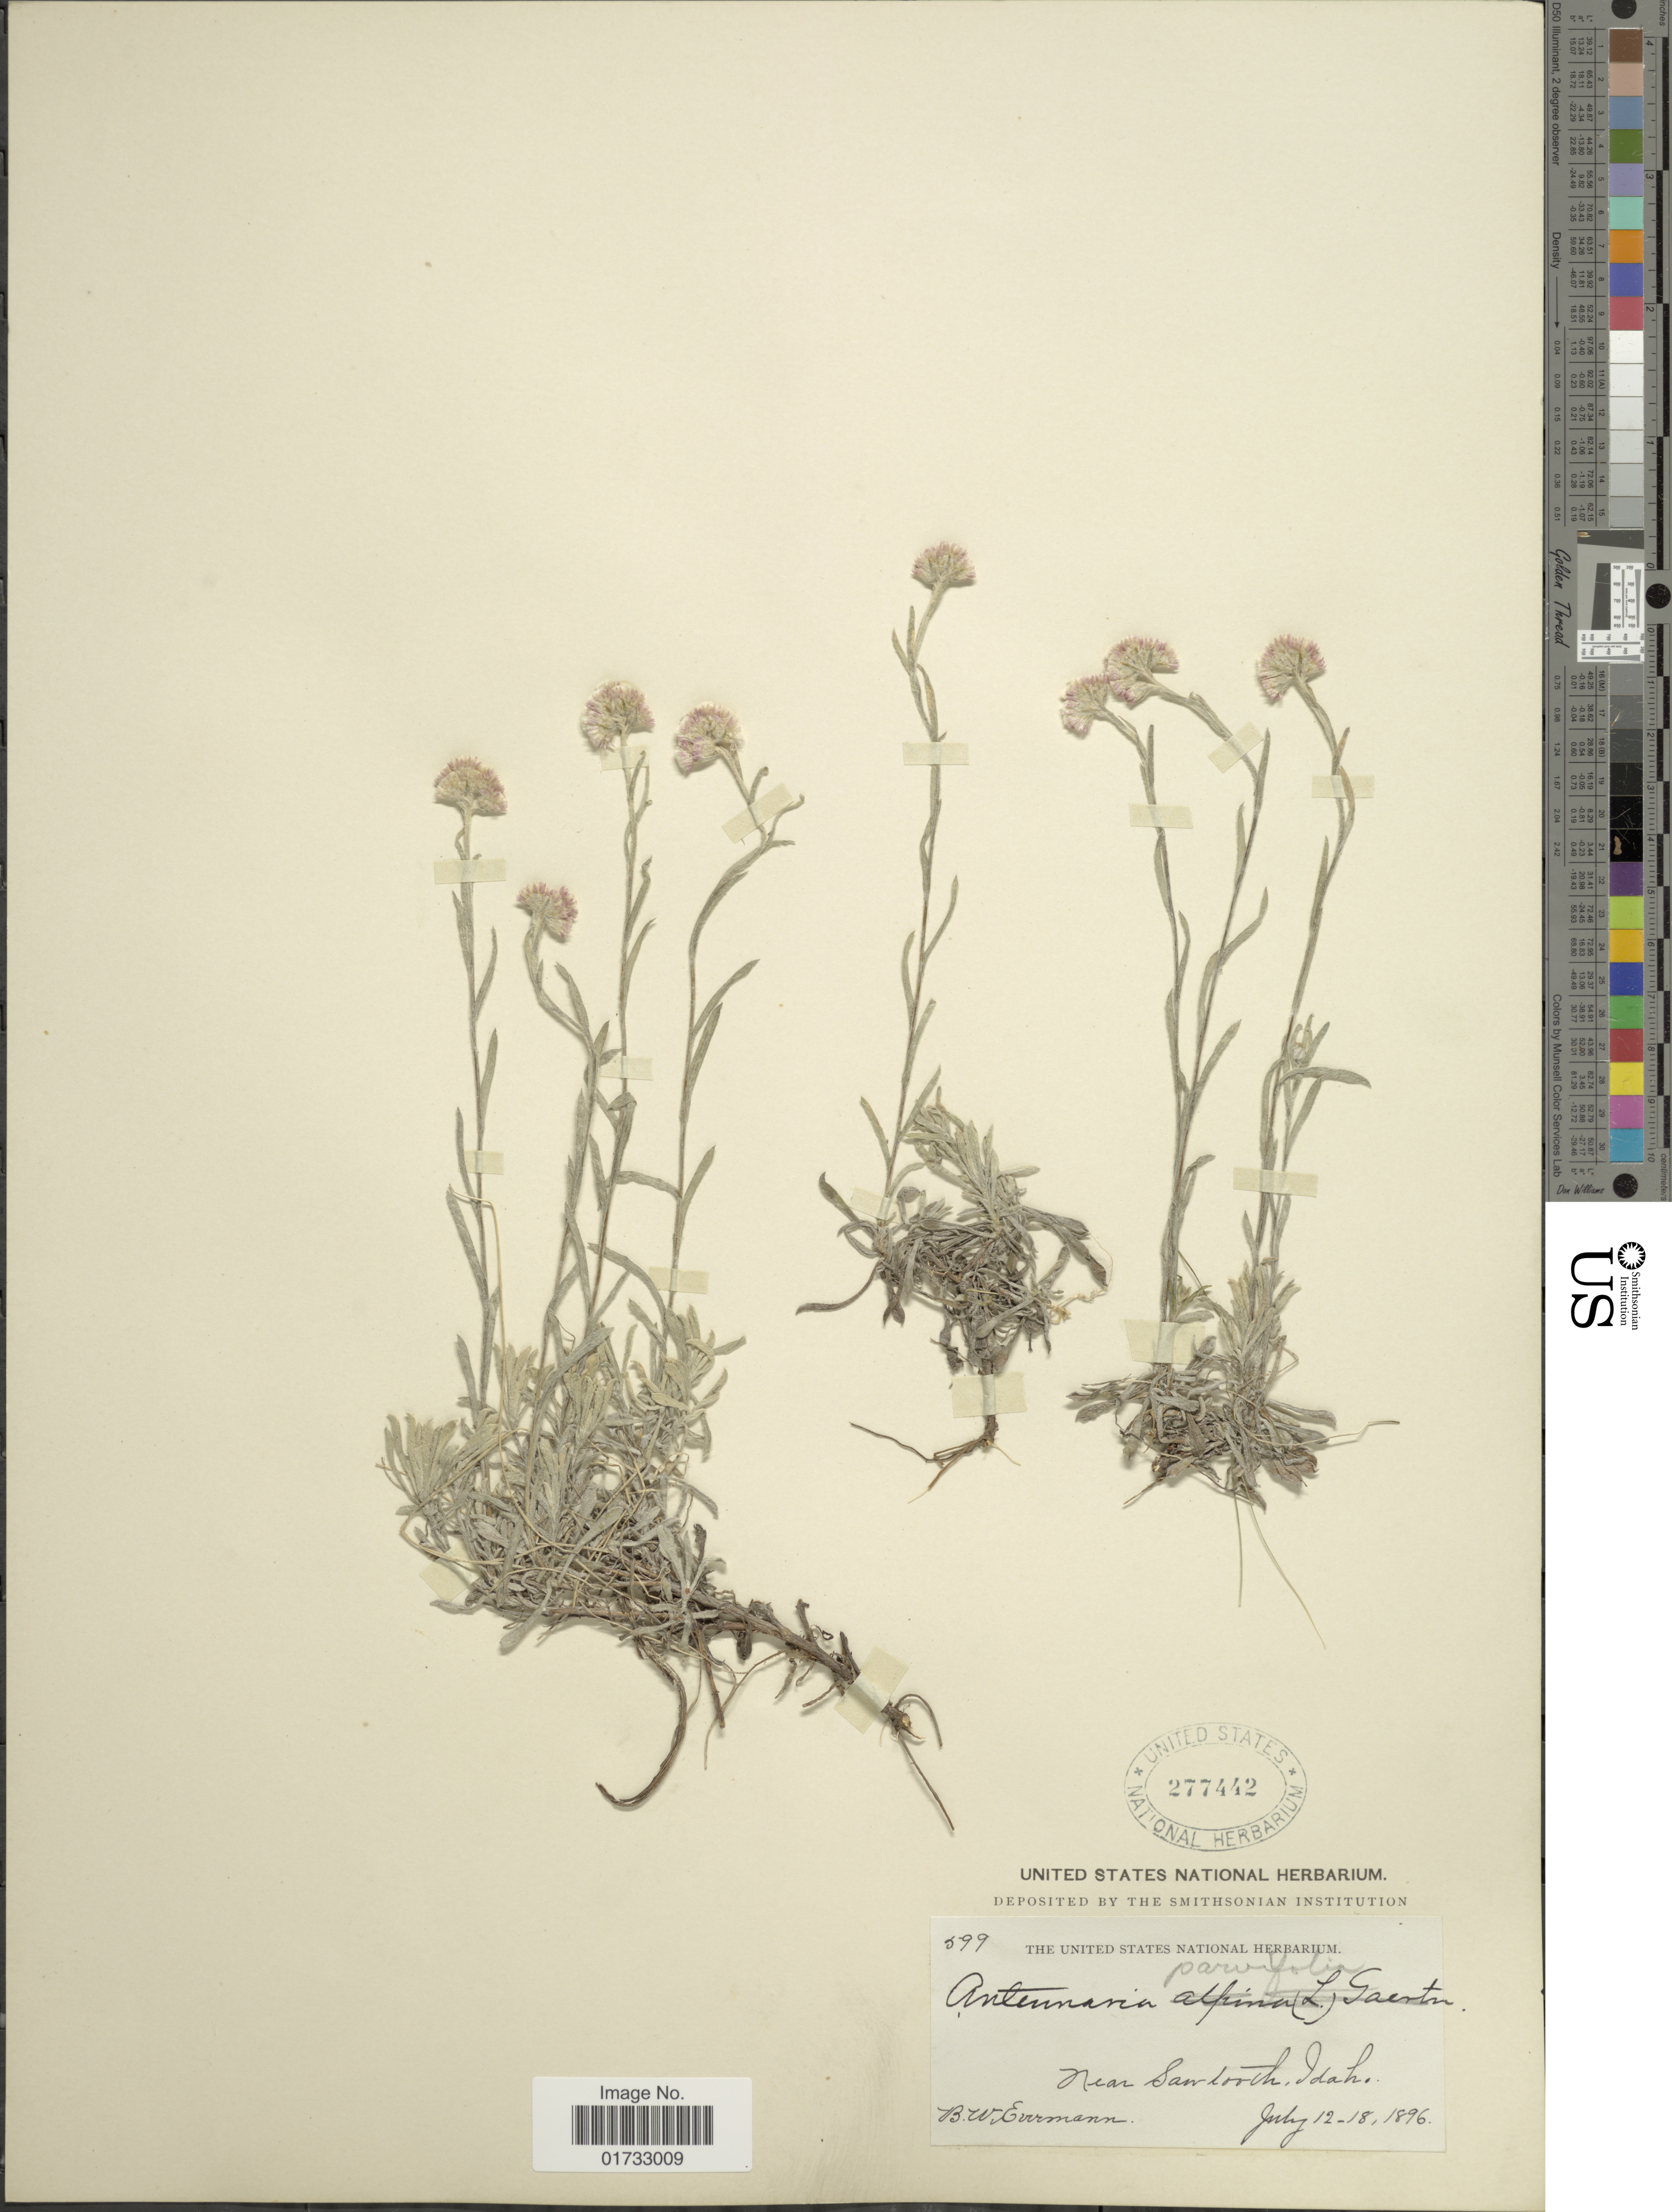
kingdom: Plantae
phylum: Tracheophyta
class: Magnoliopsida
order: Asterales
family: Asteraceae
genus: Antennaria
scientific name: Antennaria rosea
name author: Greene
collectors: B. W. Evermann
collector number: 599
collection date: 1896-07-12/1896-07-18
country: United States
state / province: Idaho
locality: Near Sawtooth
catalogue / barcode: US 277442